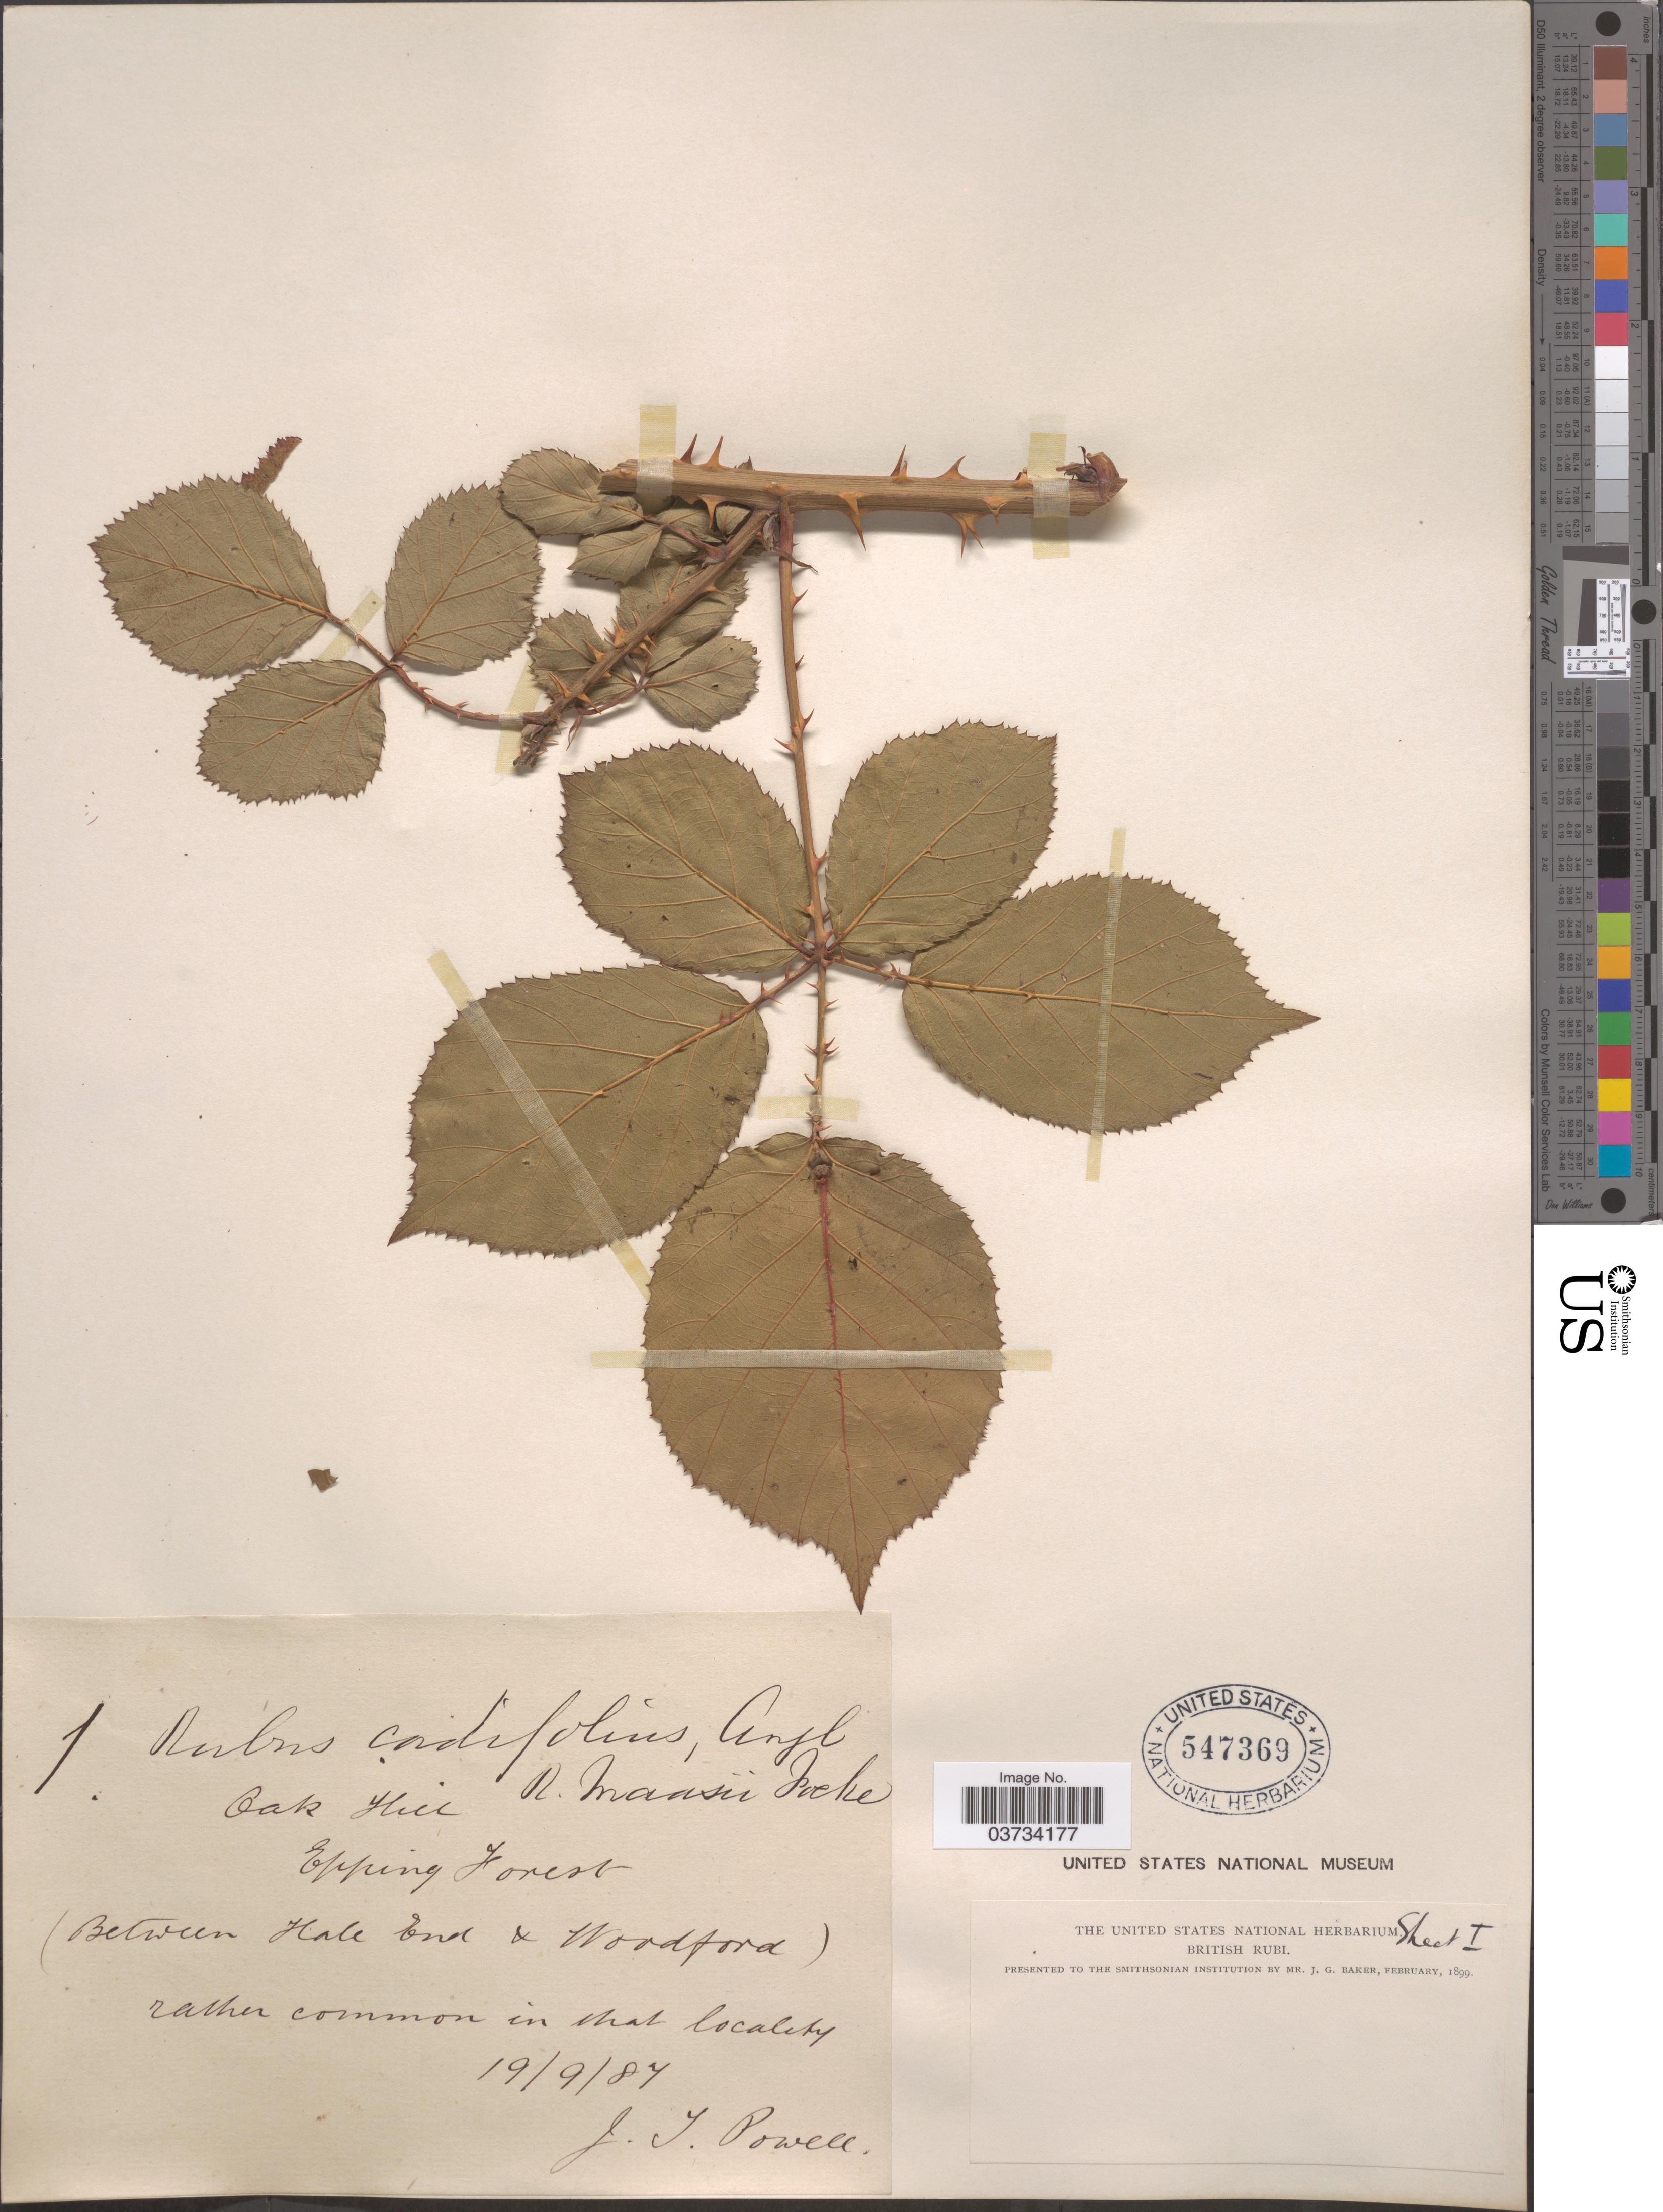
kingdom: Plantae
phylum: Tracheophyta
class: Magnoliopsida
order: Rosales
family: Rosaceae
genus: Rubus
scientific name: Rubus cardiophyllus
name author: Lefèvre & P.J. Müll.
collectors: J. Powell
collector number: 1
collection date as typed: Transcribed d/m/y: 19/9/87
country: United Kingdom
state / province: England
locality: Epping Forest. (Between Hale End & Woodford).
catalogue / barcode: US 547369